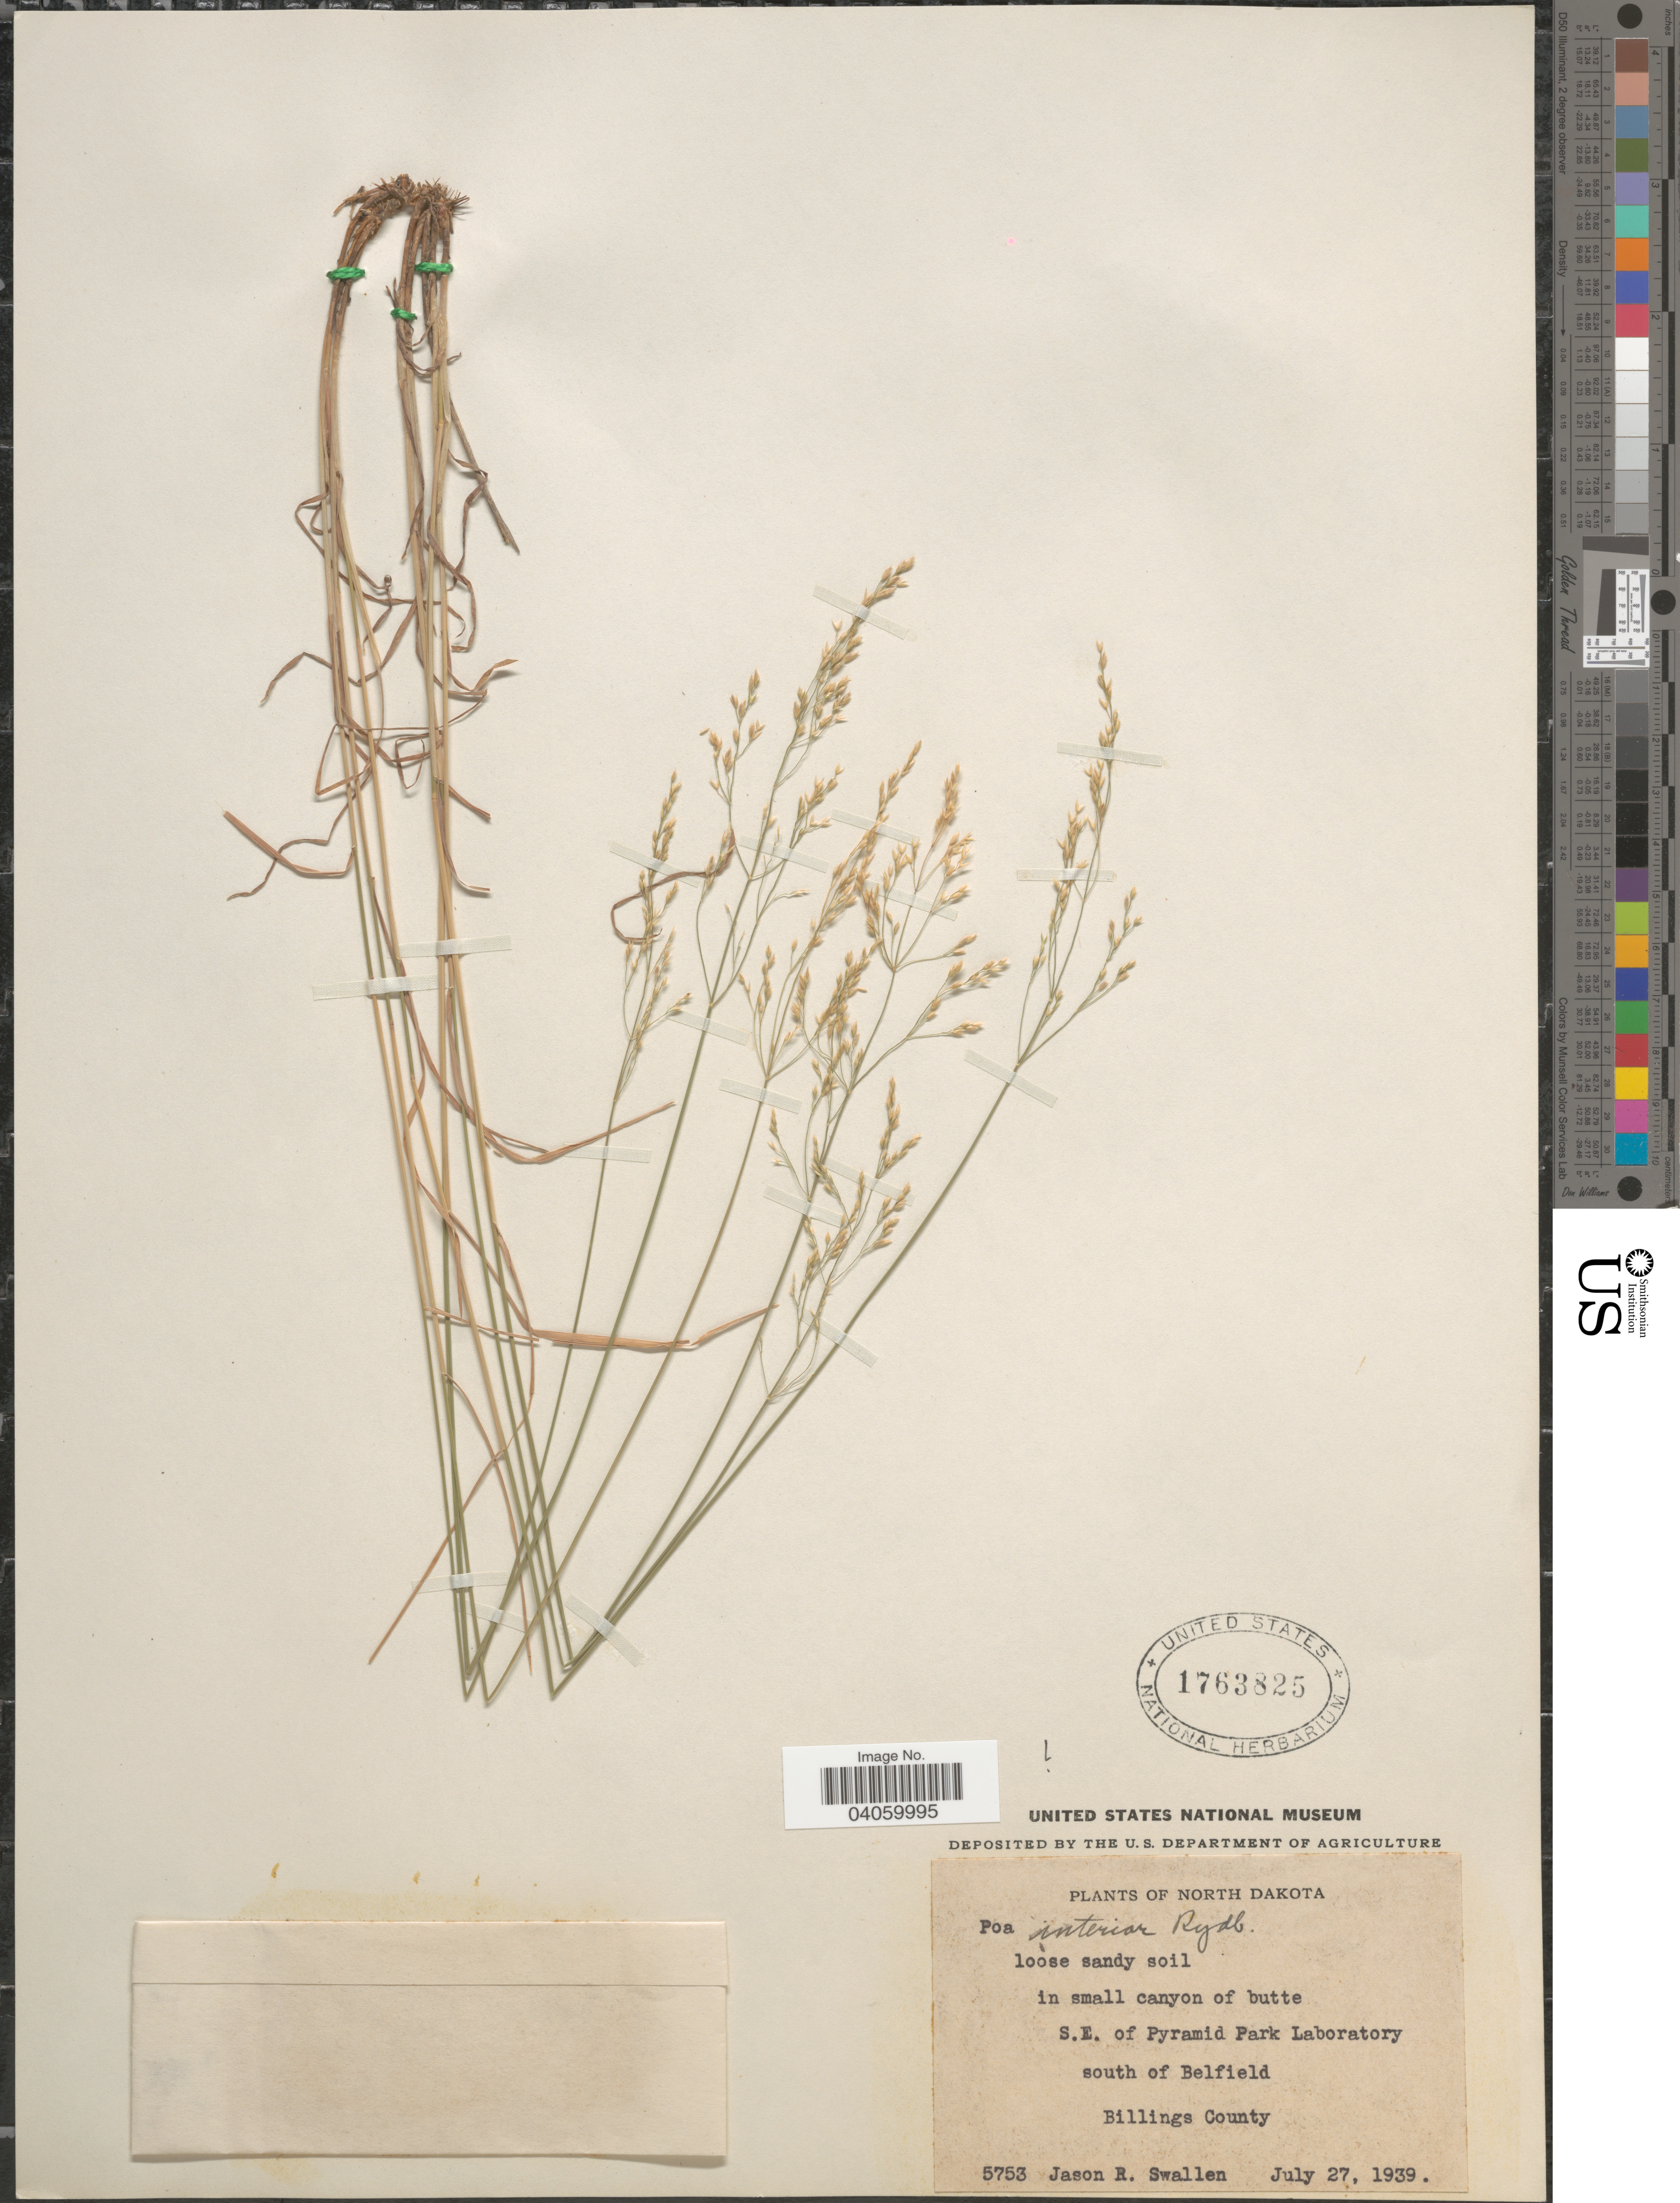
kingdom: Plantae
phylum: Tracheophyta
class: Liliopsida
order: Poales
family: Poaceae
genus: Poa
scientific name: Poa interior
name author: Rydb.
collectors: J. R. Swallen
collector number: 5753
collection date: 1939-07-27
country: United States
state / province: North Dakota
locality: In small canyon of butte. S.E. of Pyrimad Park Laboratory. South of Belfield. Billins County.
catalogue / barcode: US 1763825